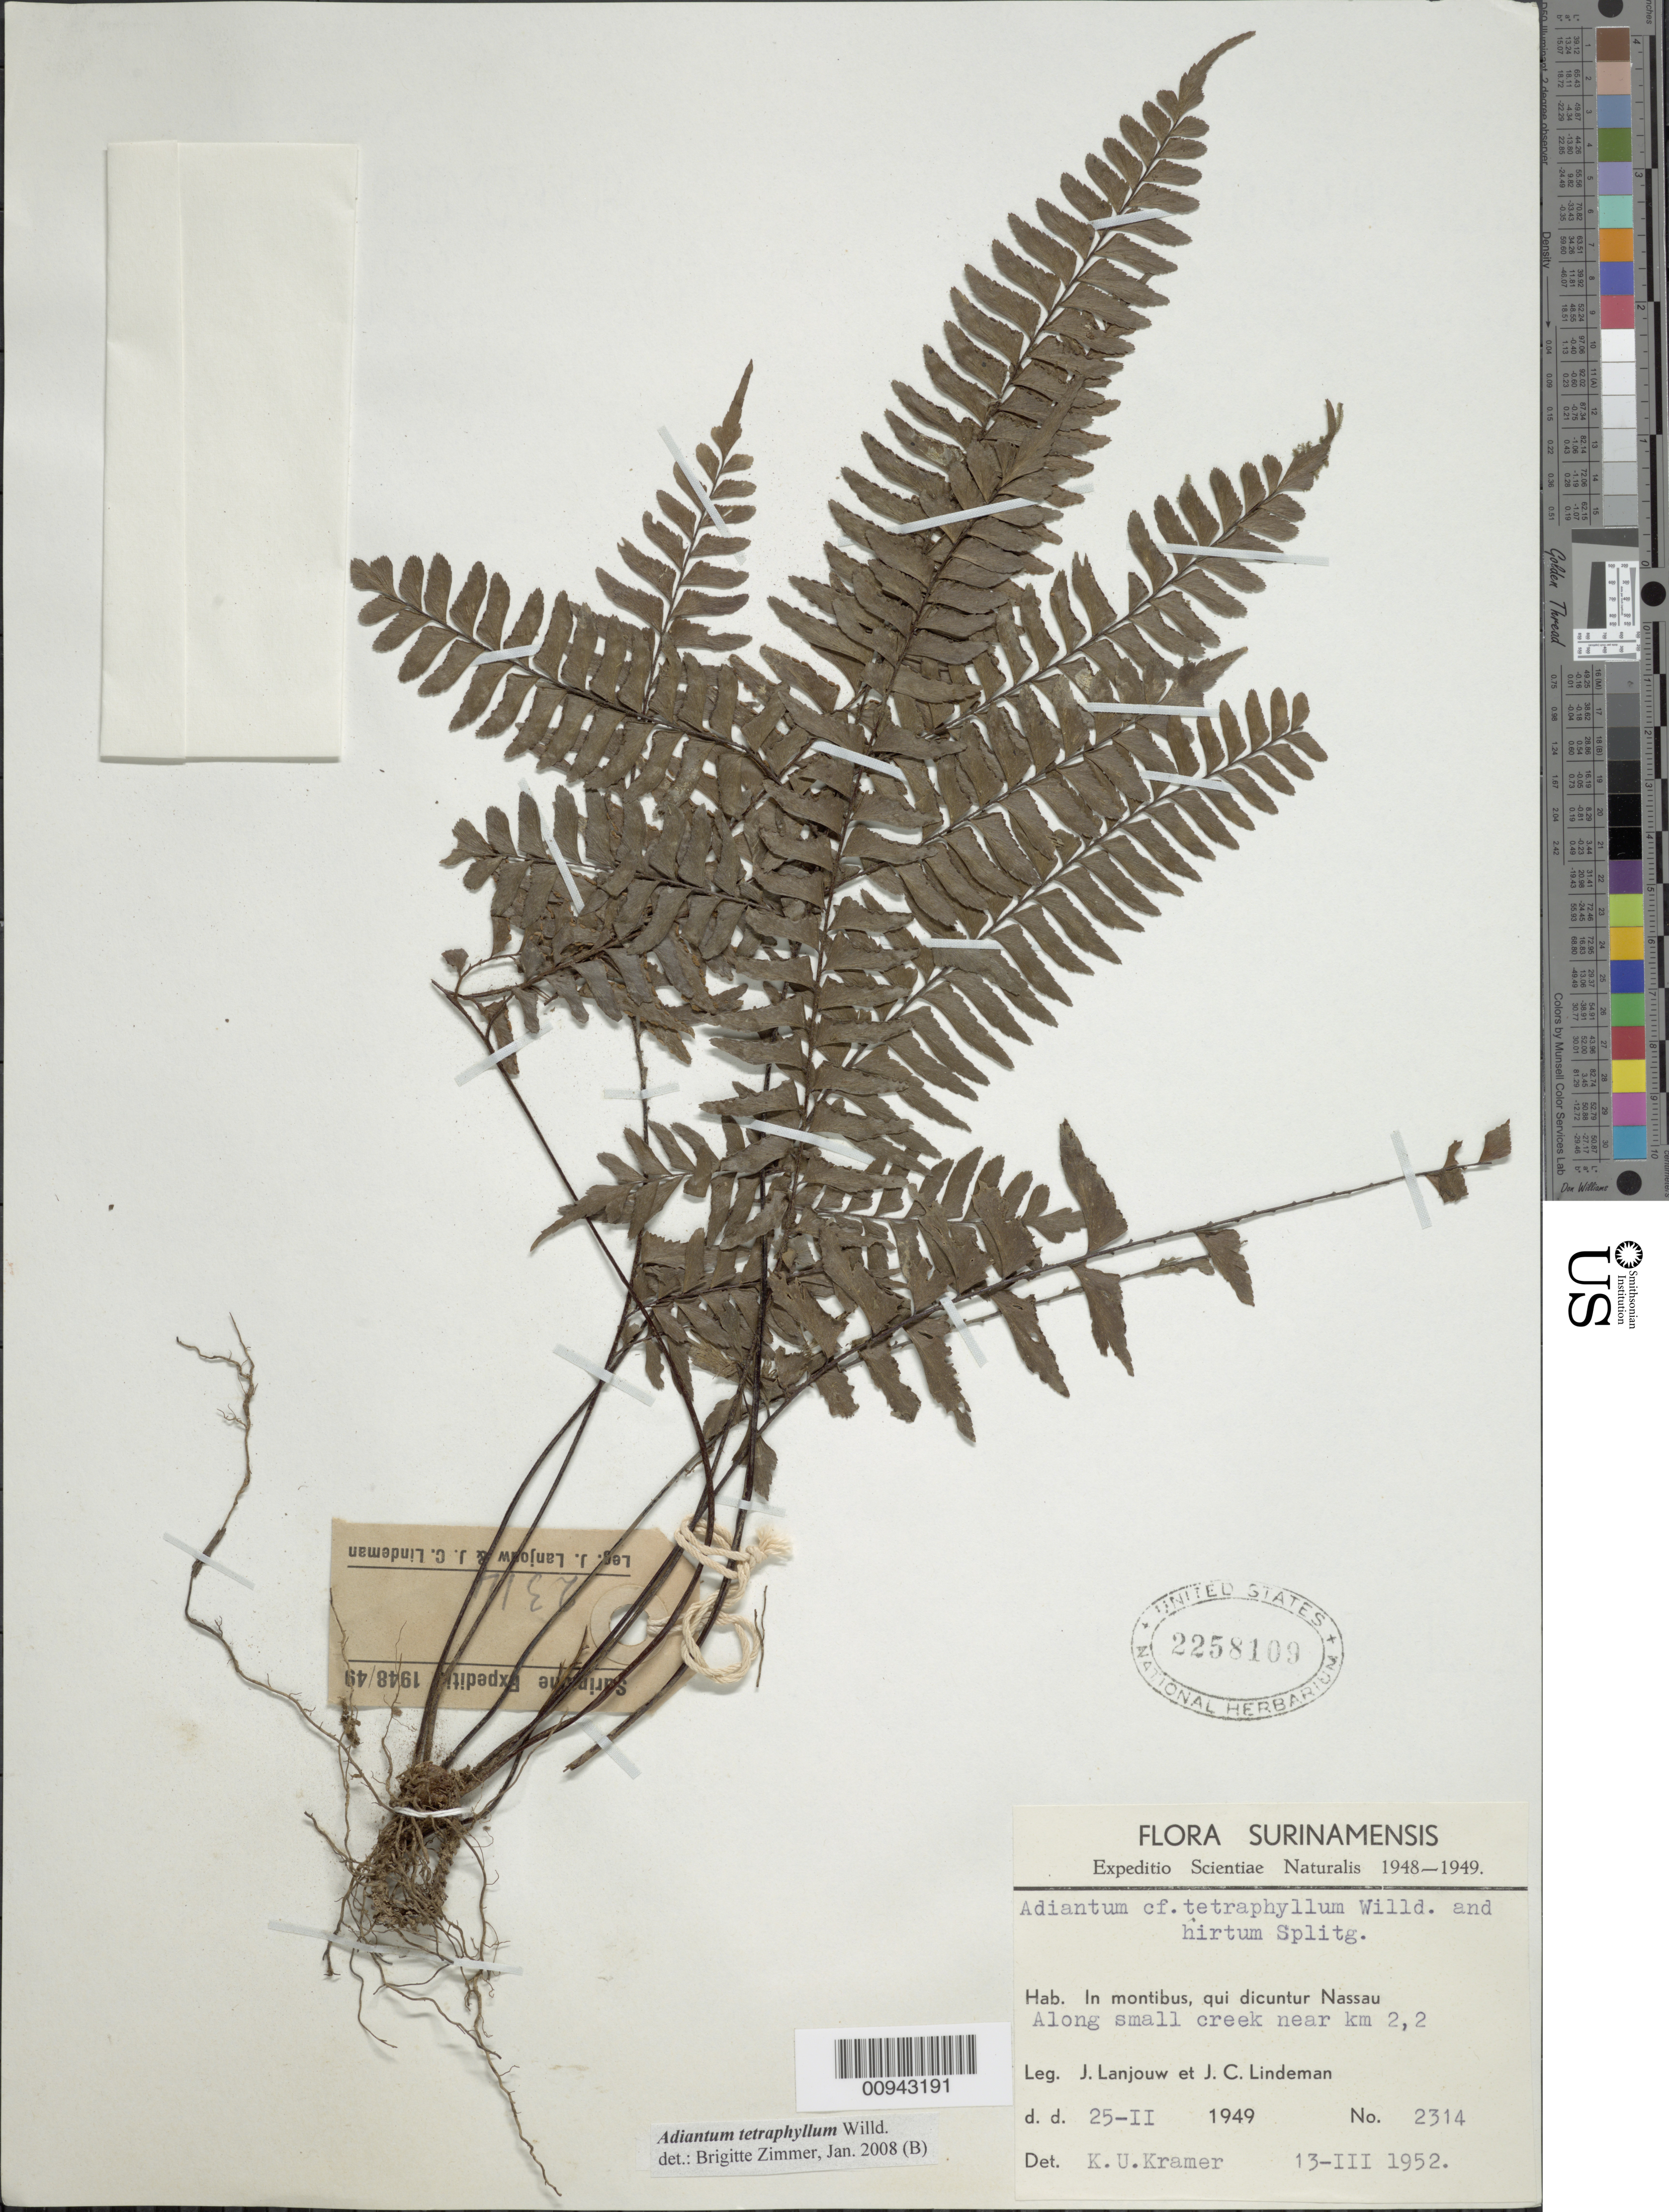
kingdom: Plantae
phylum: Tracheophyta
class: Polypodiopsida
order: Polypodiales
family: Pteridaceae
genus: Adiantum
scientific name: Adiantum tetraphyllum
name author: Humb. & Bonpl. ex Willd.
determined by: Zimmer, B.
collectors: J. Lanjouw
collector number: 2314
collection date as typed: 25-Feb-49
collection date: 1949-02-25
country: Suriname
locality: Nassau, in montibus; near km 2.2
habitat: Along small creek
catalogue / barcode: US 2258109